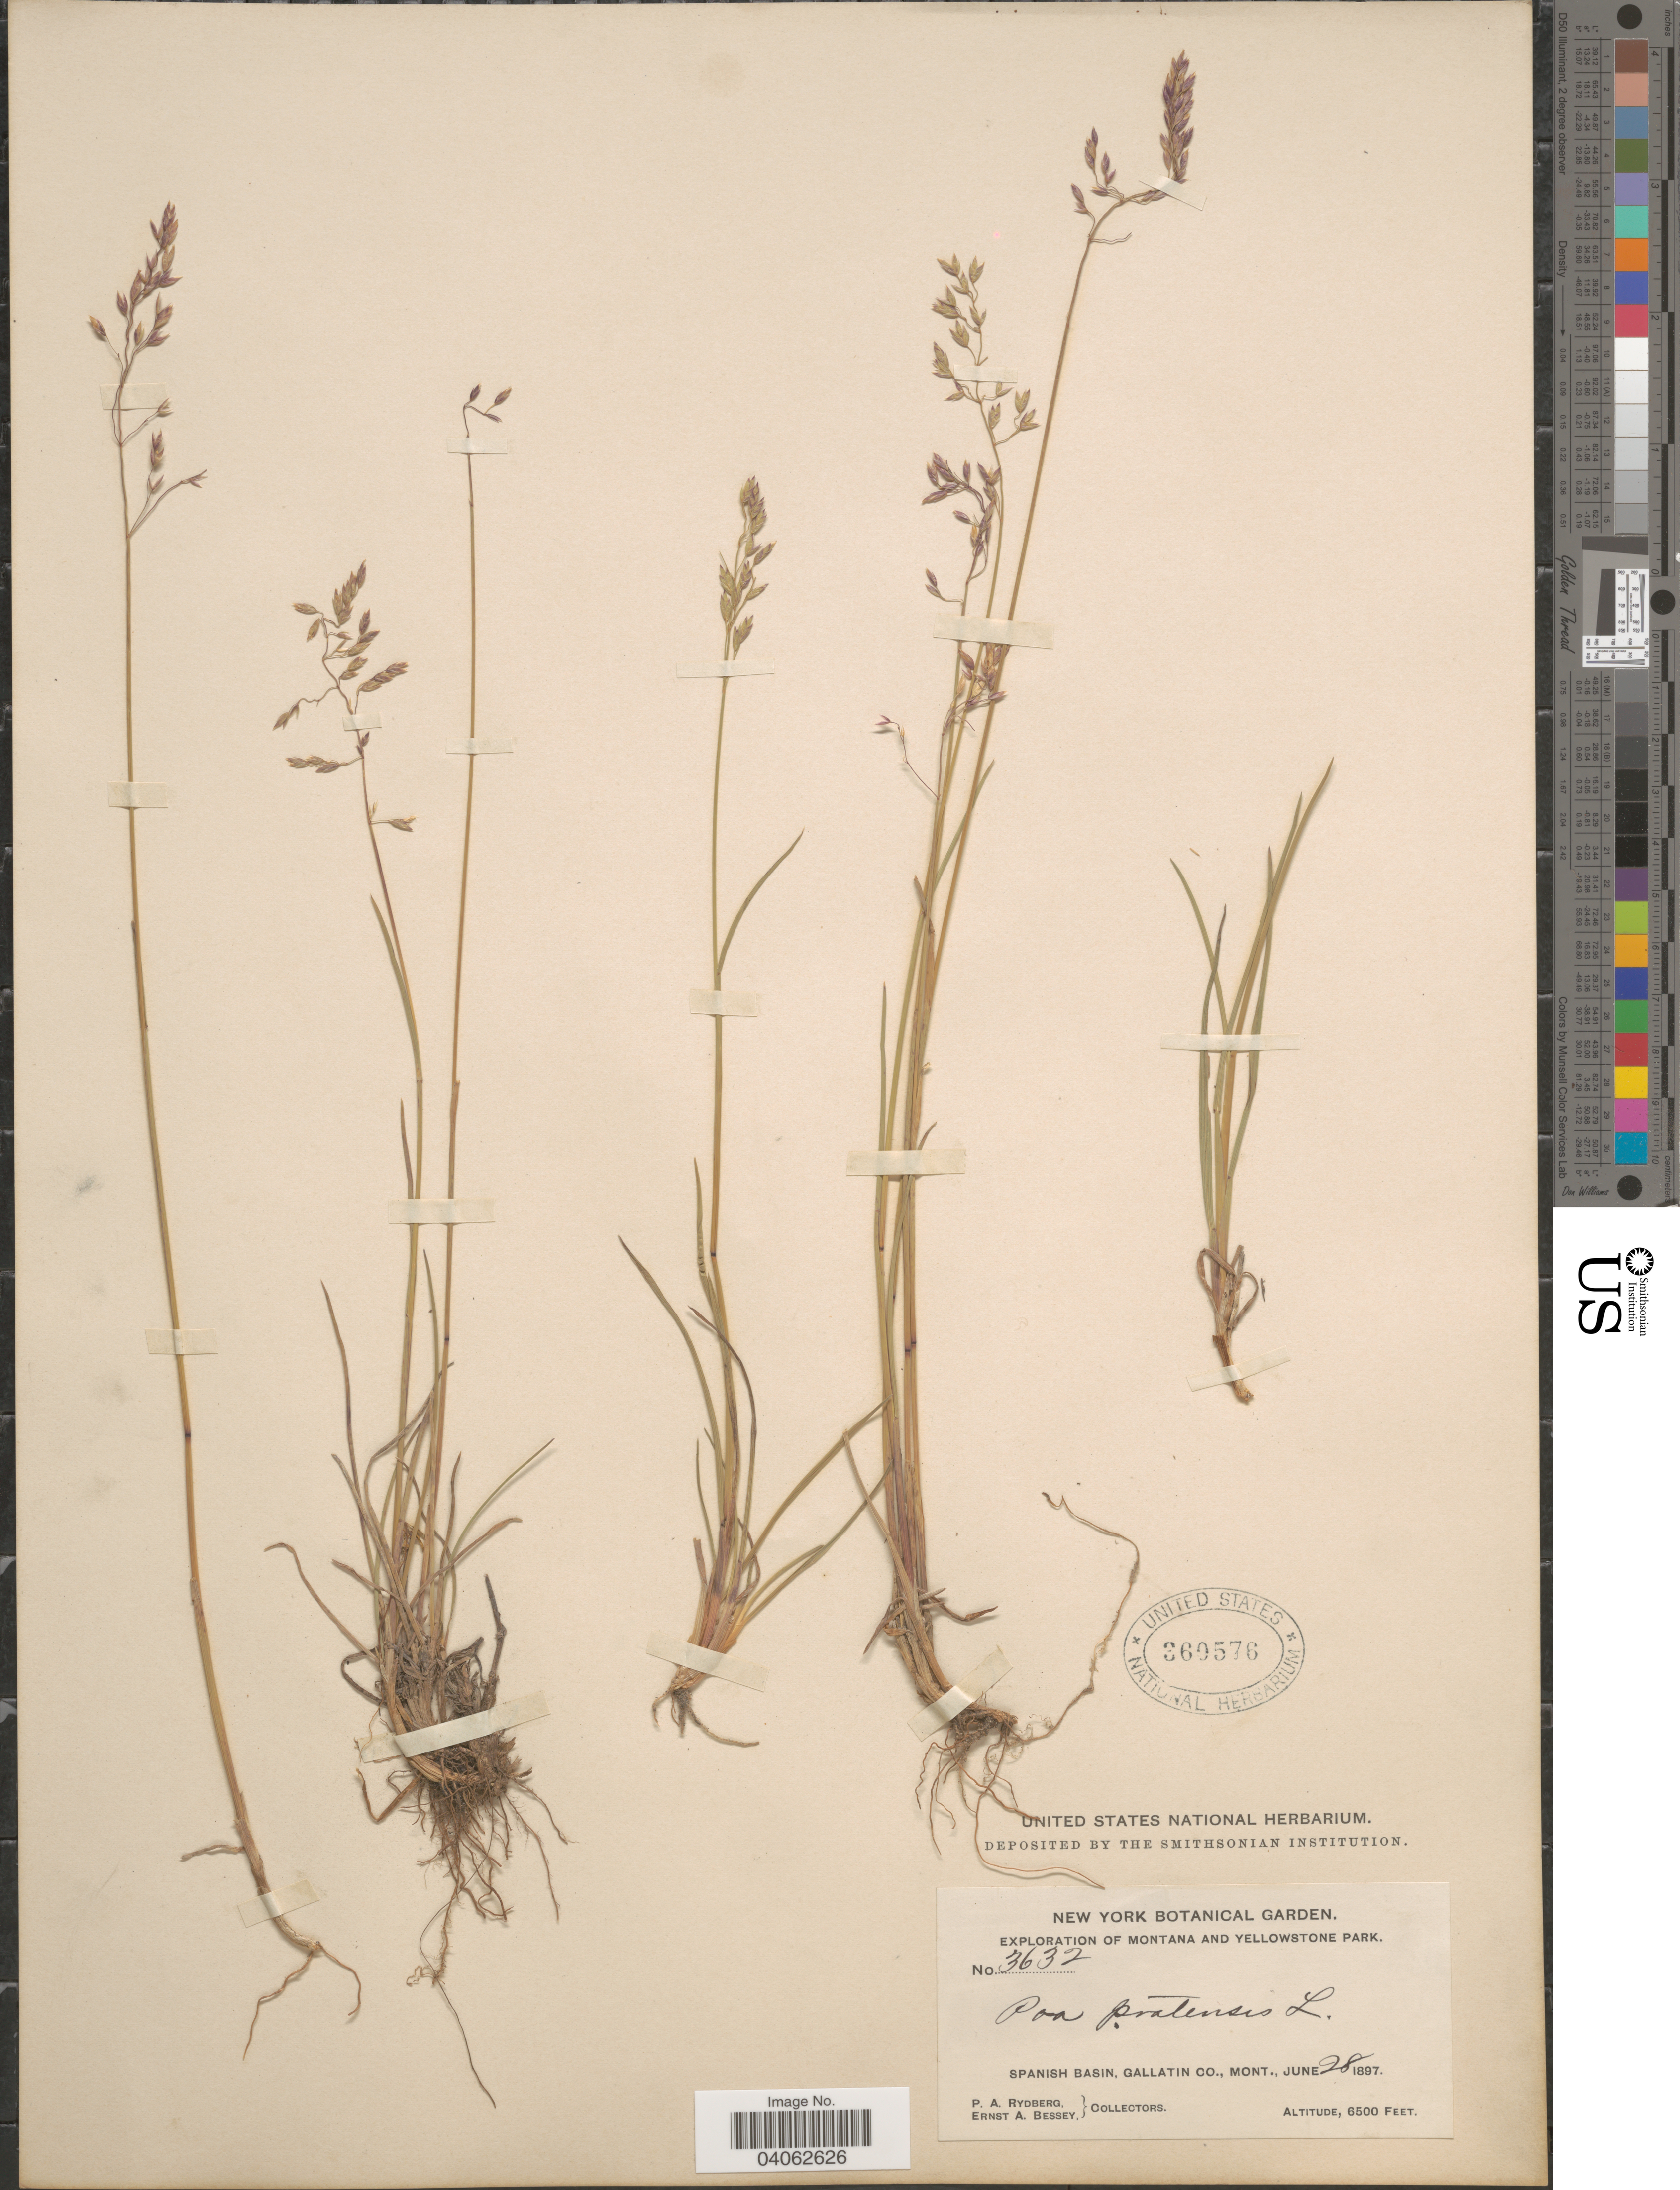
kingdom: Plantae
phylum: Tracheophyta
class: Liliopsida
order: Poales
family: Poaceae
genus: Poa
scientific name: Poa pratensis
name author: L.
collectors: P. A. Rydberg & E. A. Bessey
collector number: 3632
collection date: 1897-06-28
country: United States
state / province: Montana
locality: Spanish Basin, Gallatin Co.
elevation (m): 1981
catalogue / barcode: US 360576